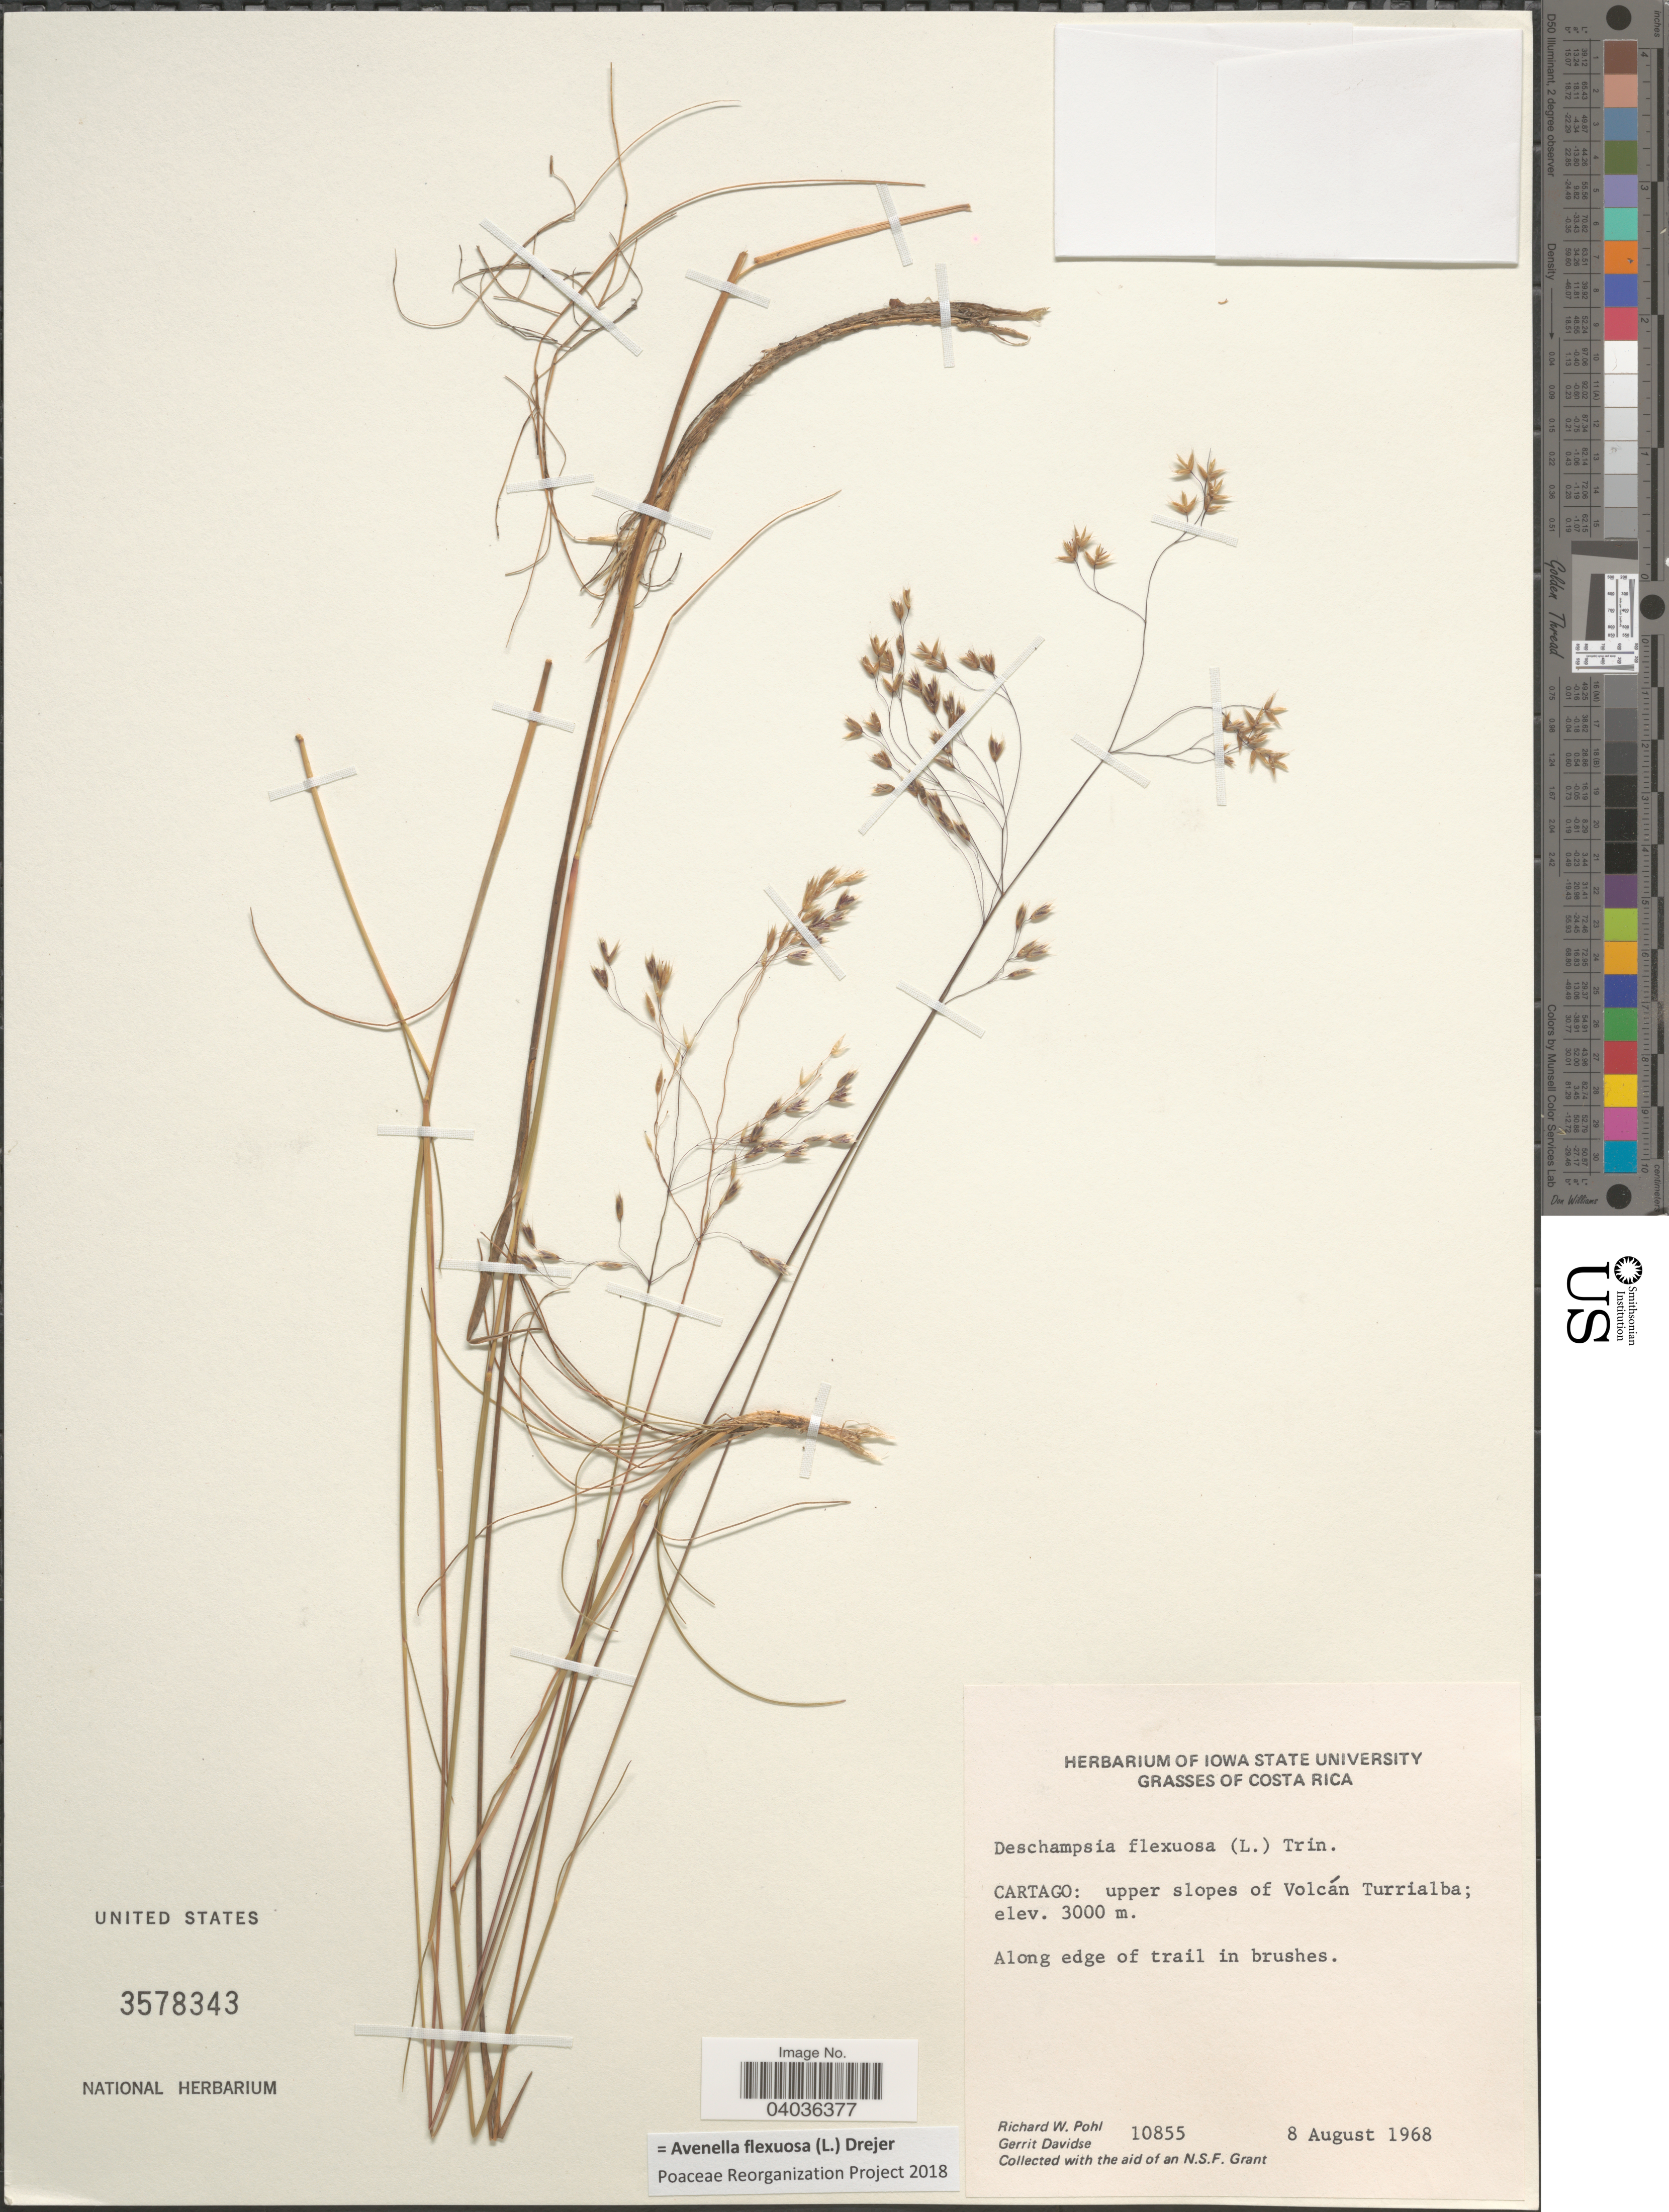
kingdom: Plantae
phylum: Tracheophyta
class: Liliopsida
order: Poales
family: Poaceae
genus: Avenella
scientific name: Avenella flexuosa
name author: (L.) Drejer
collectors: R. W. Pohl & G. Davidse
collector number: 10855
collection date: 1968-08-08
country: Costa Rica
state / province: Cartago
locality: Upper slopes of Volcán Turrialba.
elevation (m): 3000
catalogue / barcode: US 3578343